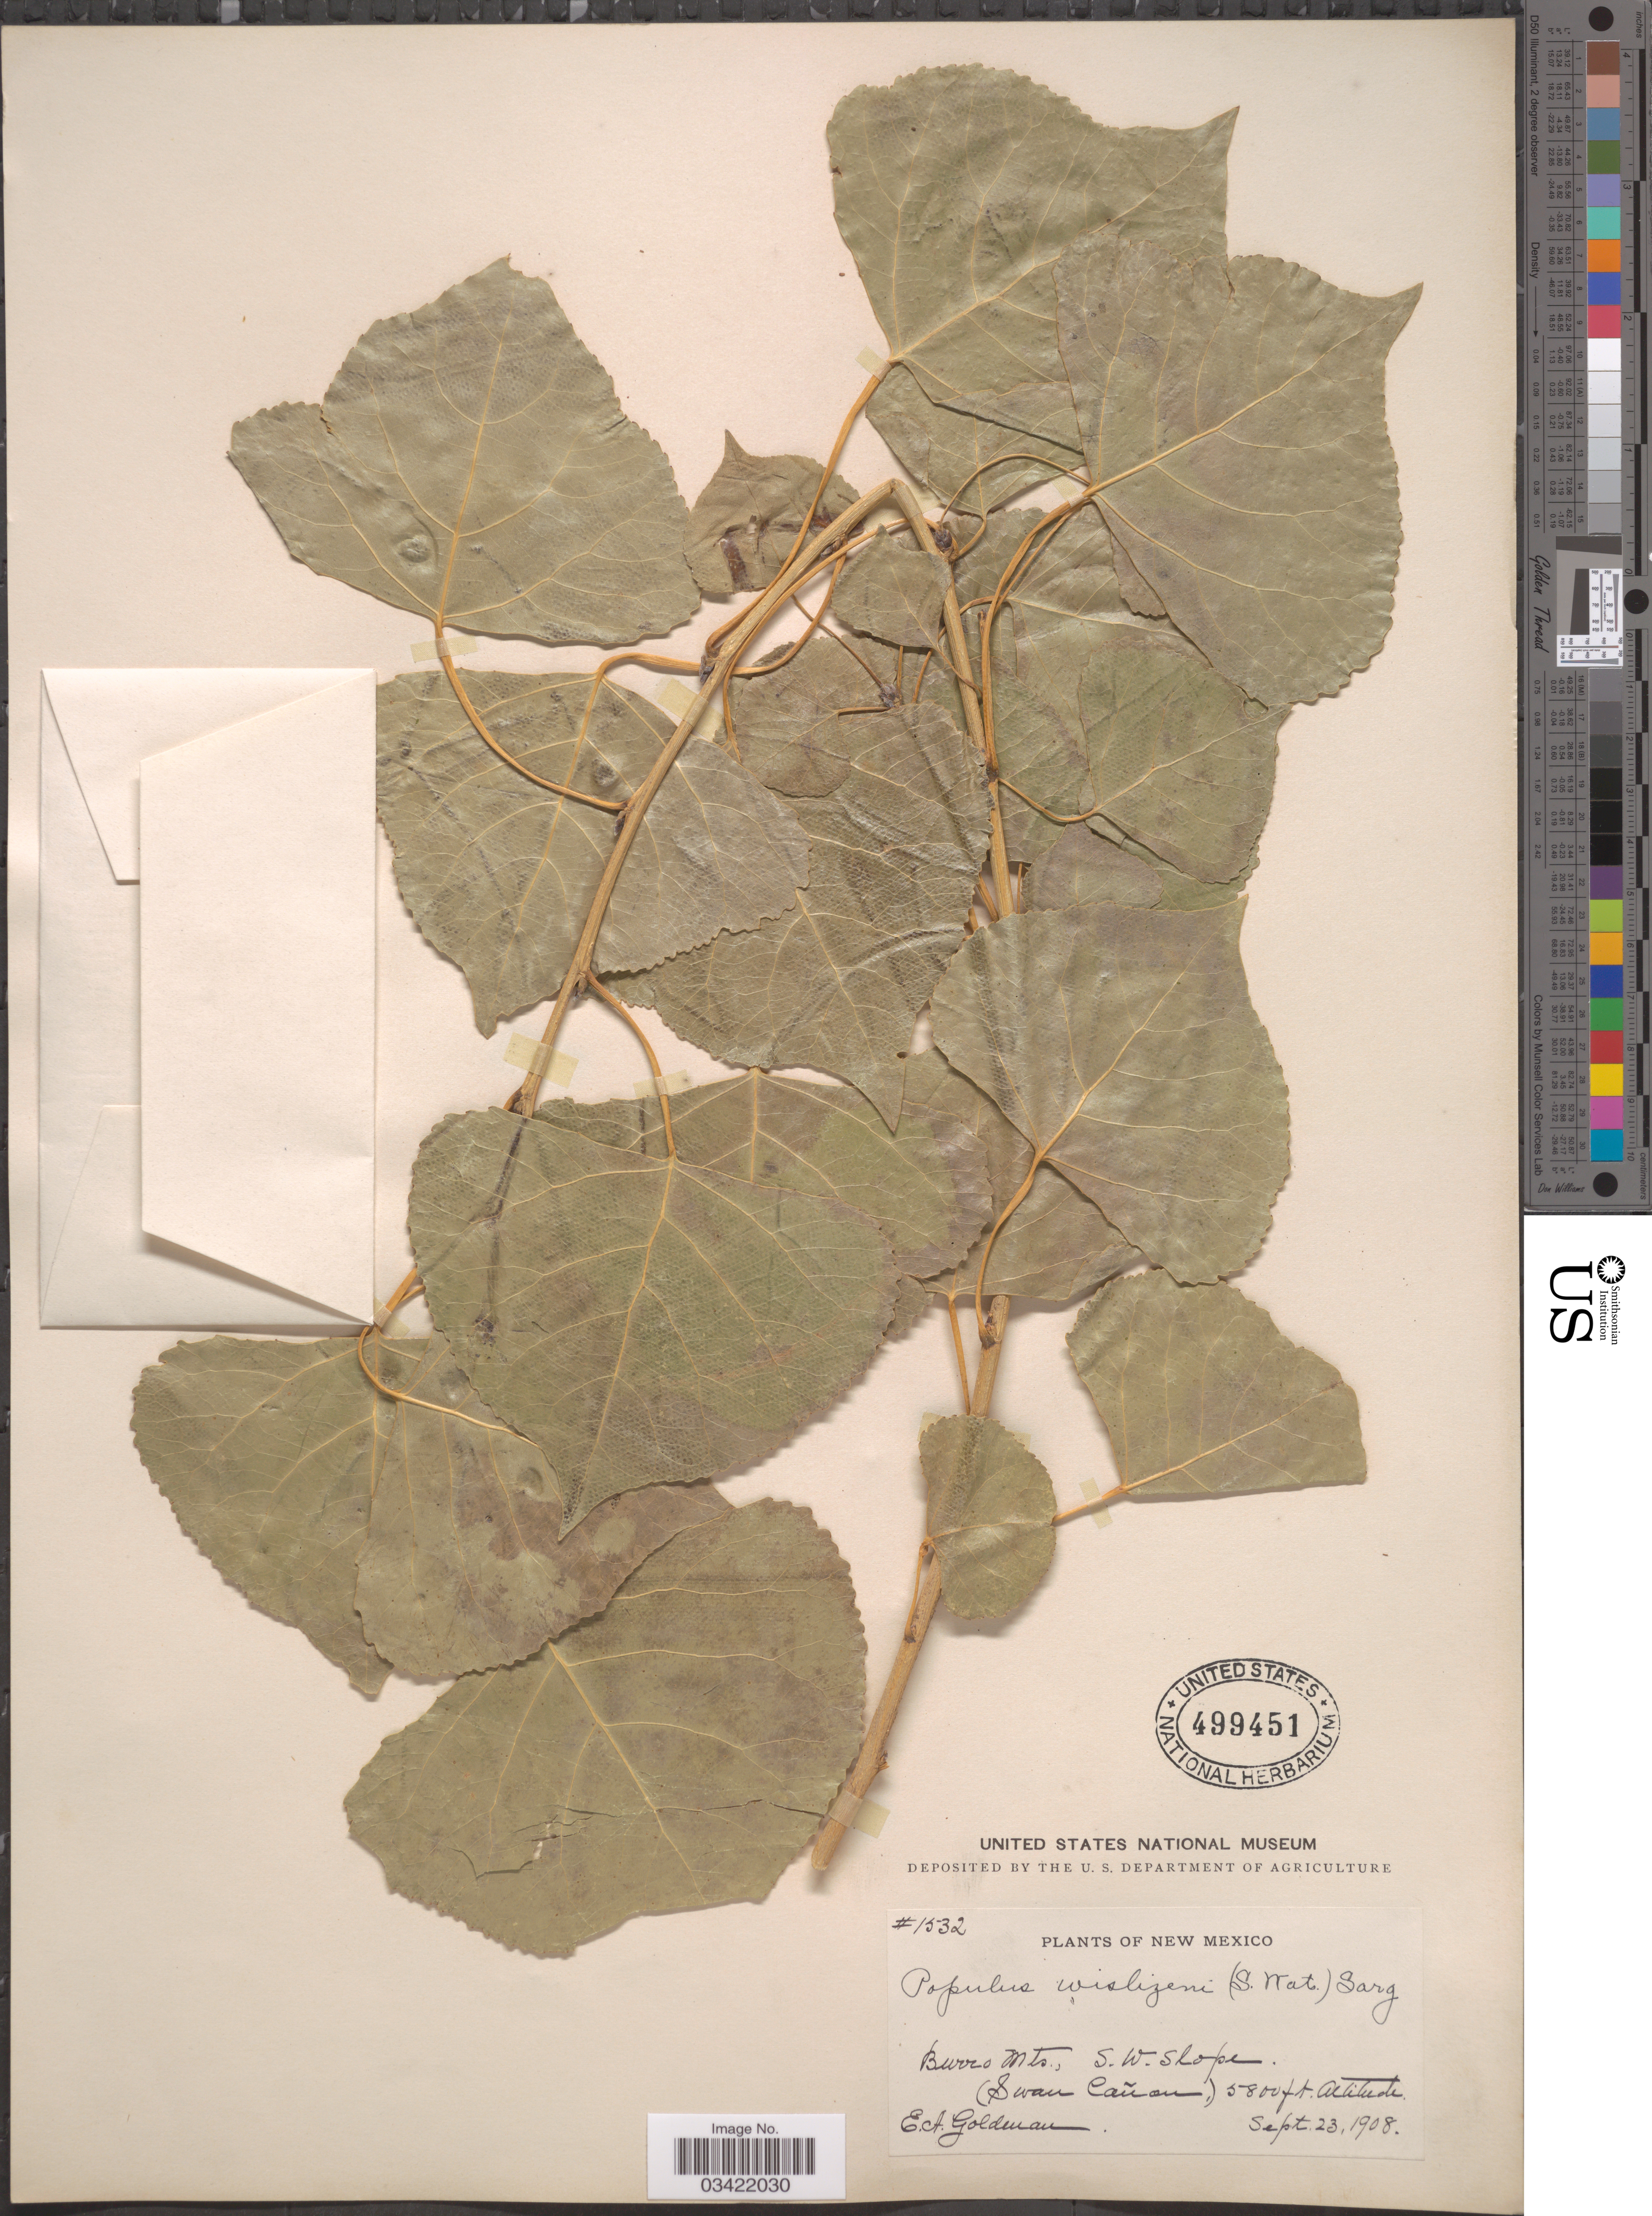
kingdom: Plantae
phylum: Tracheophyta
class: Magnoliopsida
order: Malpighiales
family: Salicaceae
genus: Populus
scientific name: Populus deltoides subsp. wislizeni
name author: (S. Watson) Eckenw.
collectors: E. A. Goldman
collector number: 1532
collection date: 1908-09-23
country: United States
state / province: New Mexico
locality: Burro Mts., S. W. slope (Swan Cañon).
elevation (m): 1768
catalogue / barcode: US 499451